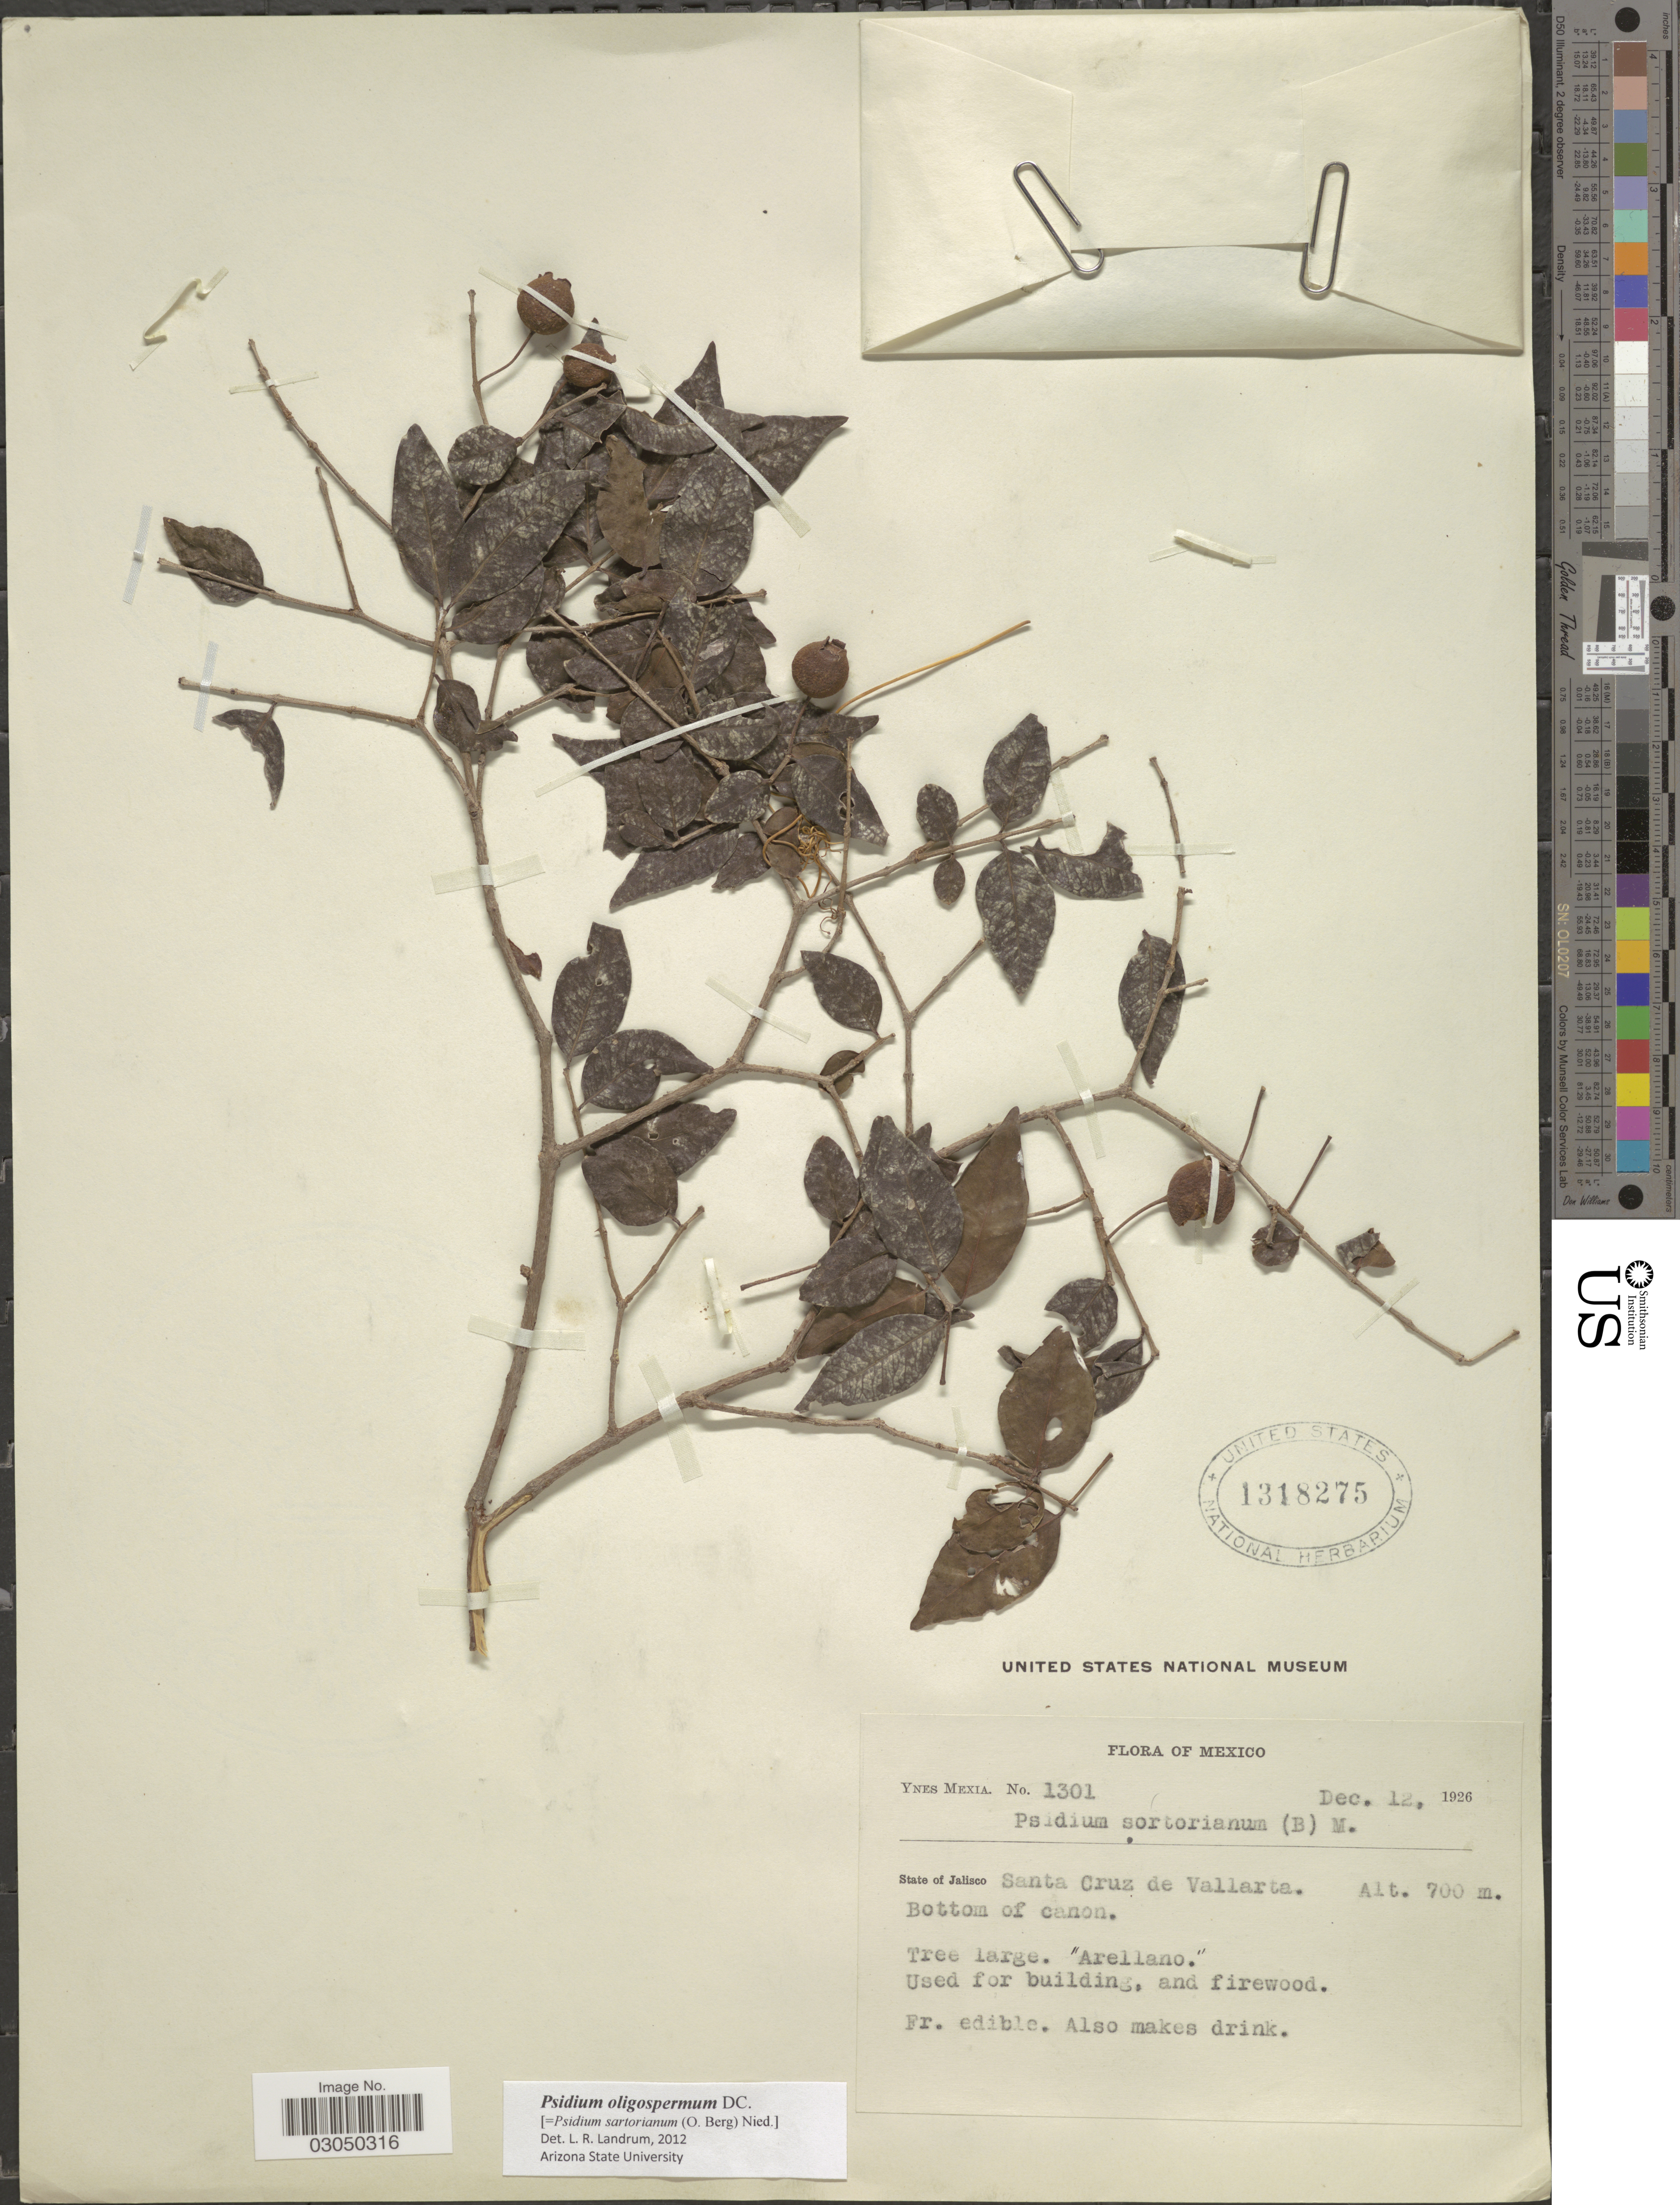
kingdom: Plantae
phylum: Tracheophyta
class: Magnoliopsida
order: Myrtales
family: Myrtaceae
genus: Psidium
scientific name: Psidium oligospermum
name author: Mart. ex DC.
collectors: Y. Mexia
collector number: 1301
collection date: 1926-12-12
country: Mexico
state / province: Jalisco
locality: State of Jalisco. Santa Cruz de Vallarta. Bottom of canon.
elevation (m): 700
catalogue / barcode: US 1318275